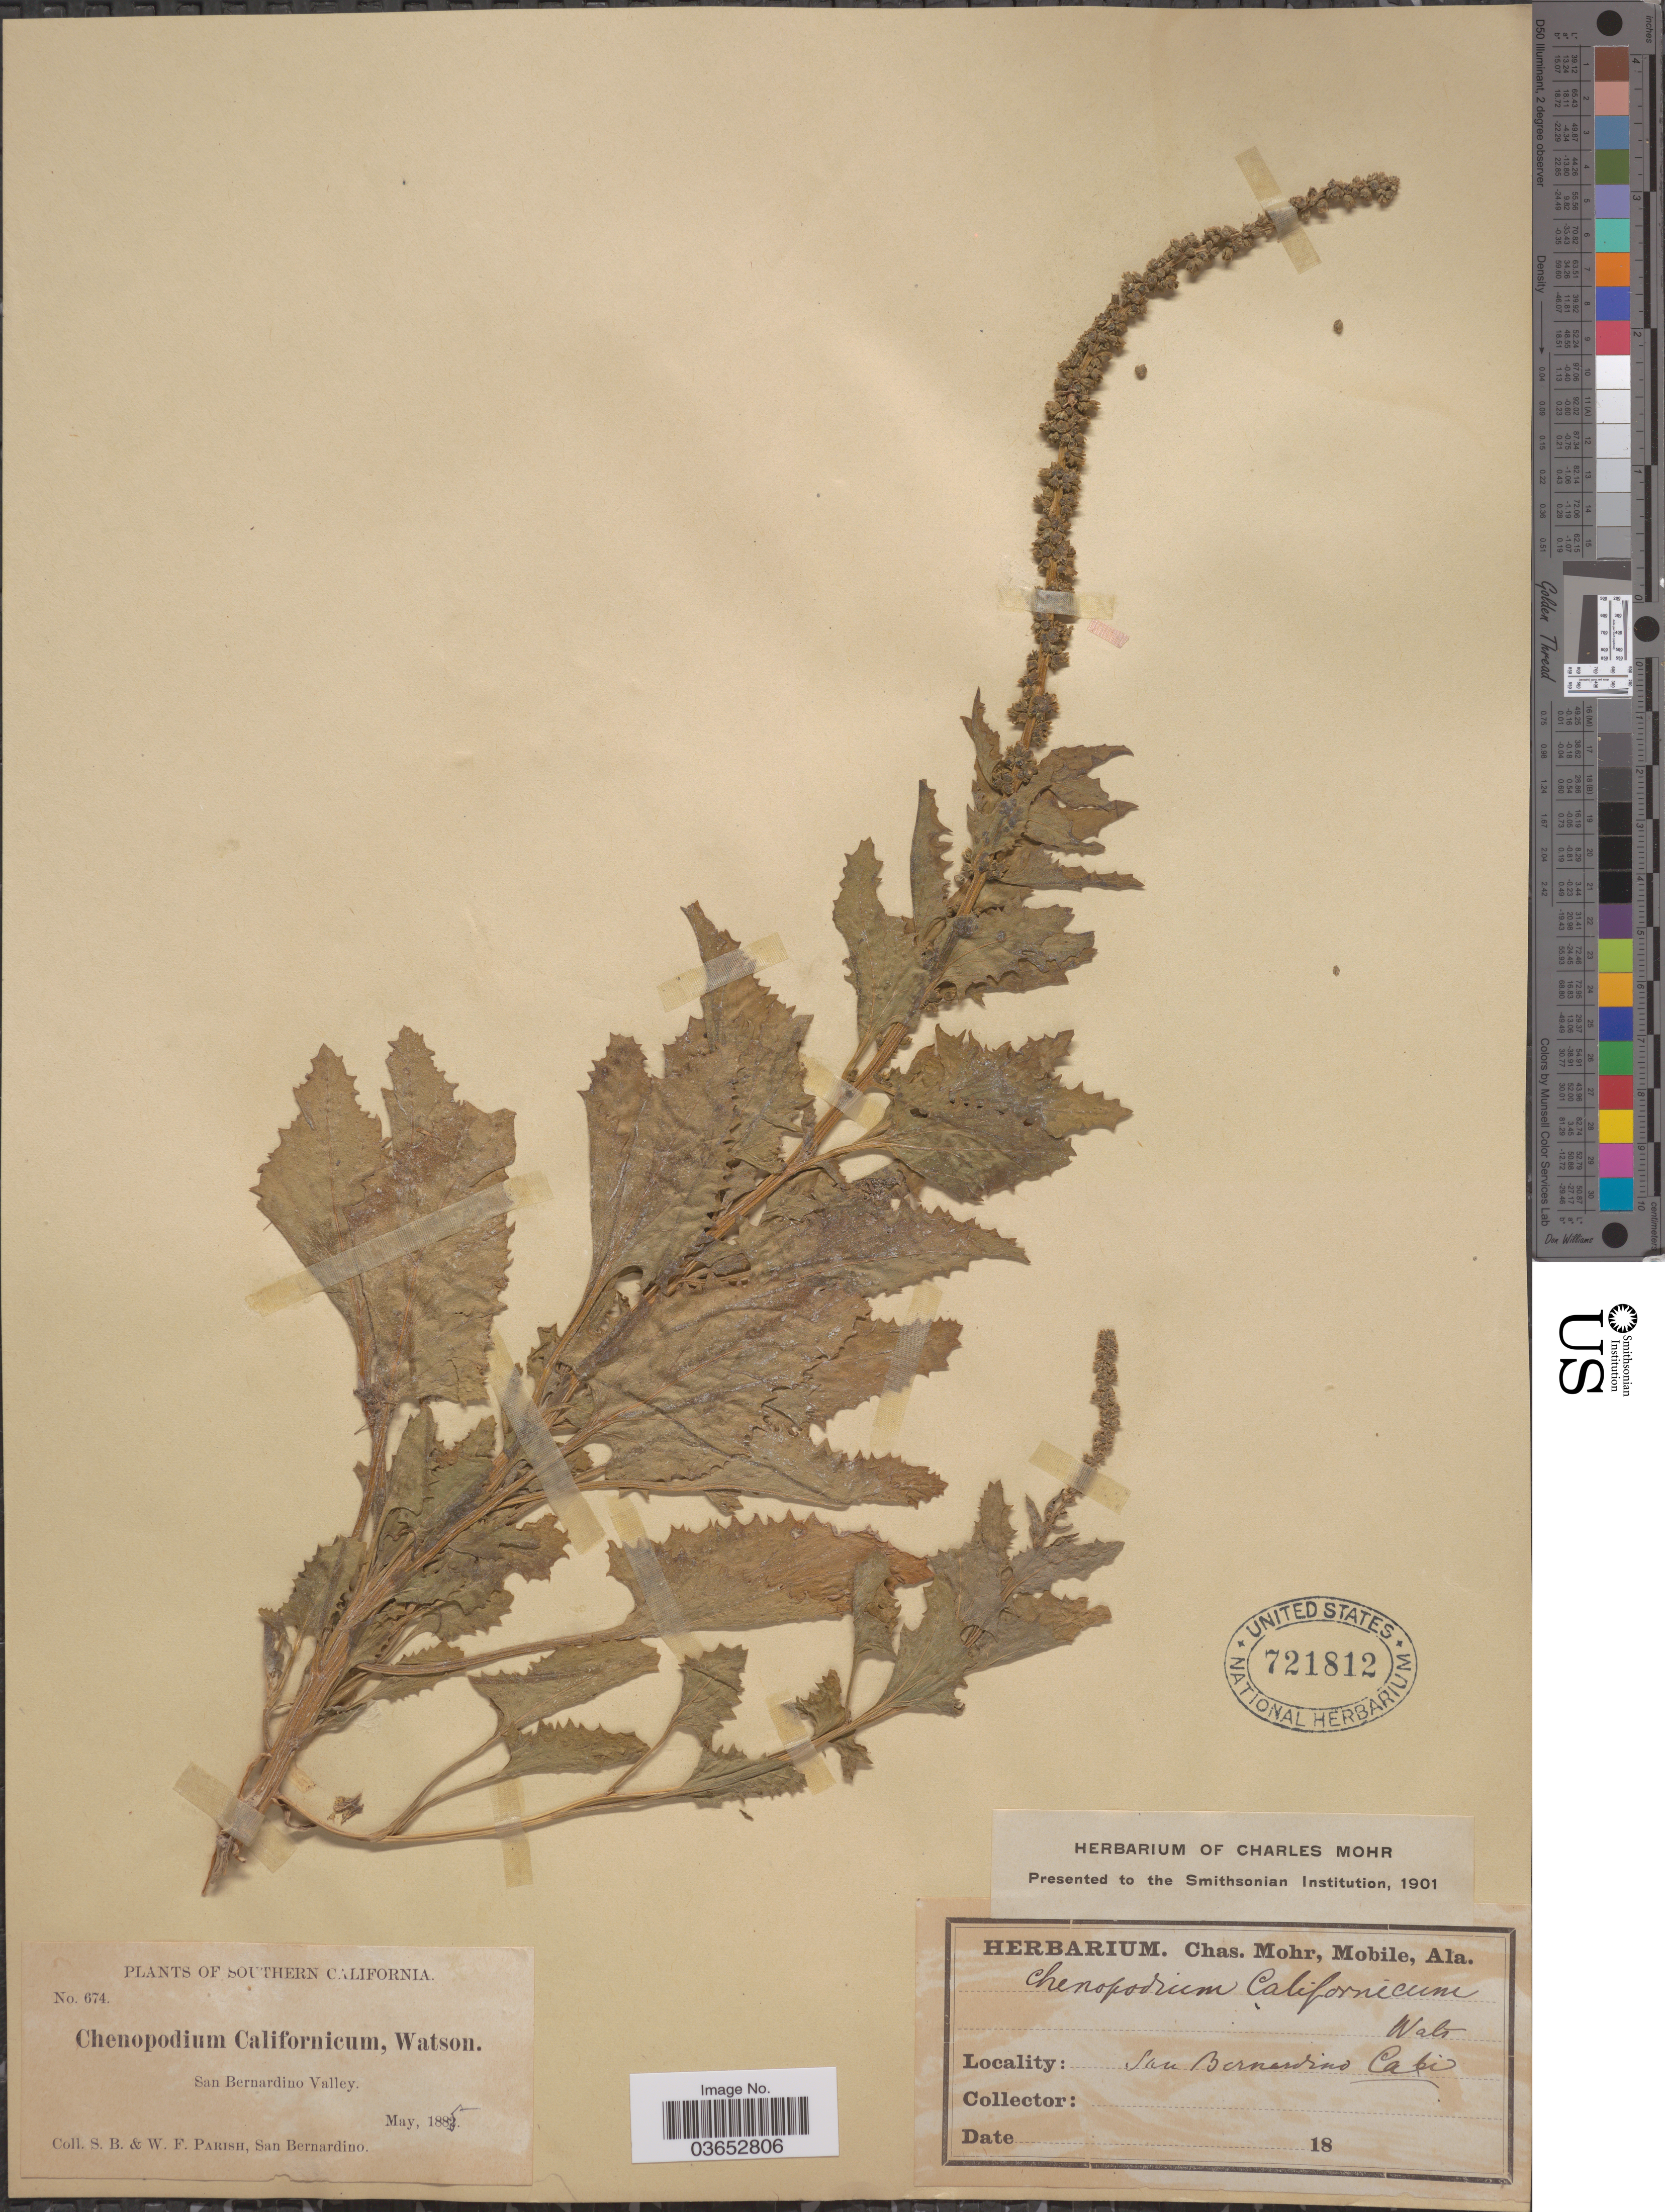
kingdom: Plantae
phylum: Tracheophyta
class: Magnoliopsida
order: Caryophyllales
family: Amaranthaceae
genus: Chenopodium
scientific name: Chenopodium californicum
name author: S. Watson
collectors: S. B. Parish & W. F. Parish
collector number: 674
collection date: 1885-05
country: United States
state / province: California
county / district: San Bernardino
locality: Southern California. San Bernardino Valley.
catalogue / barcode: US 721812